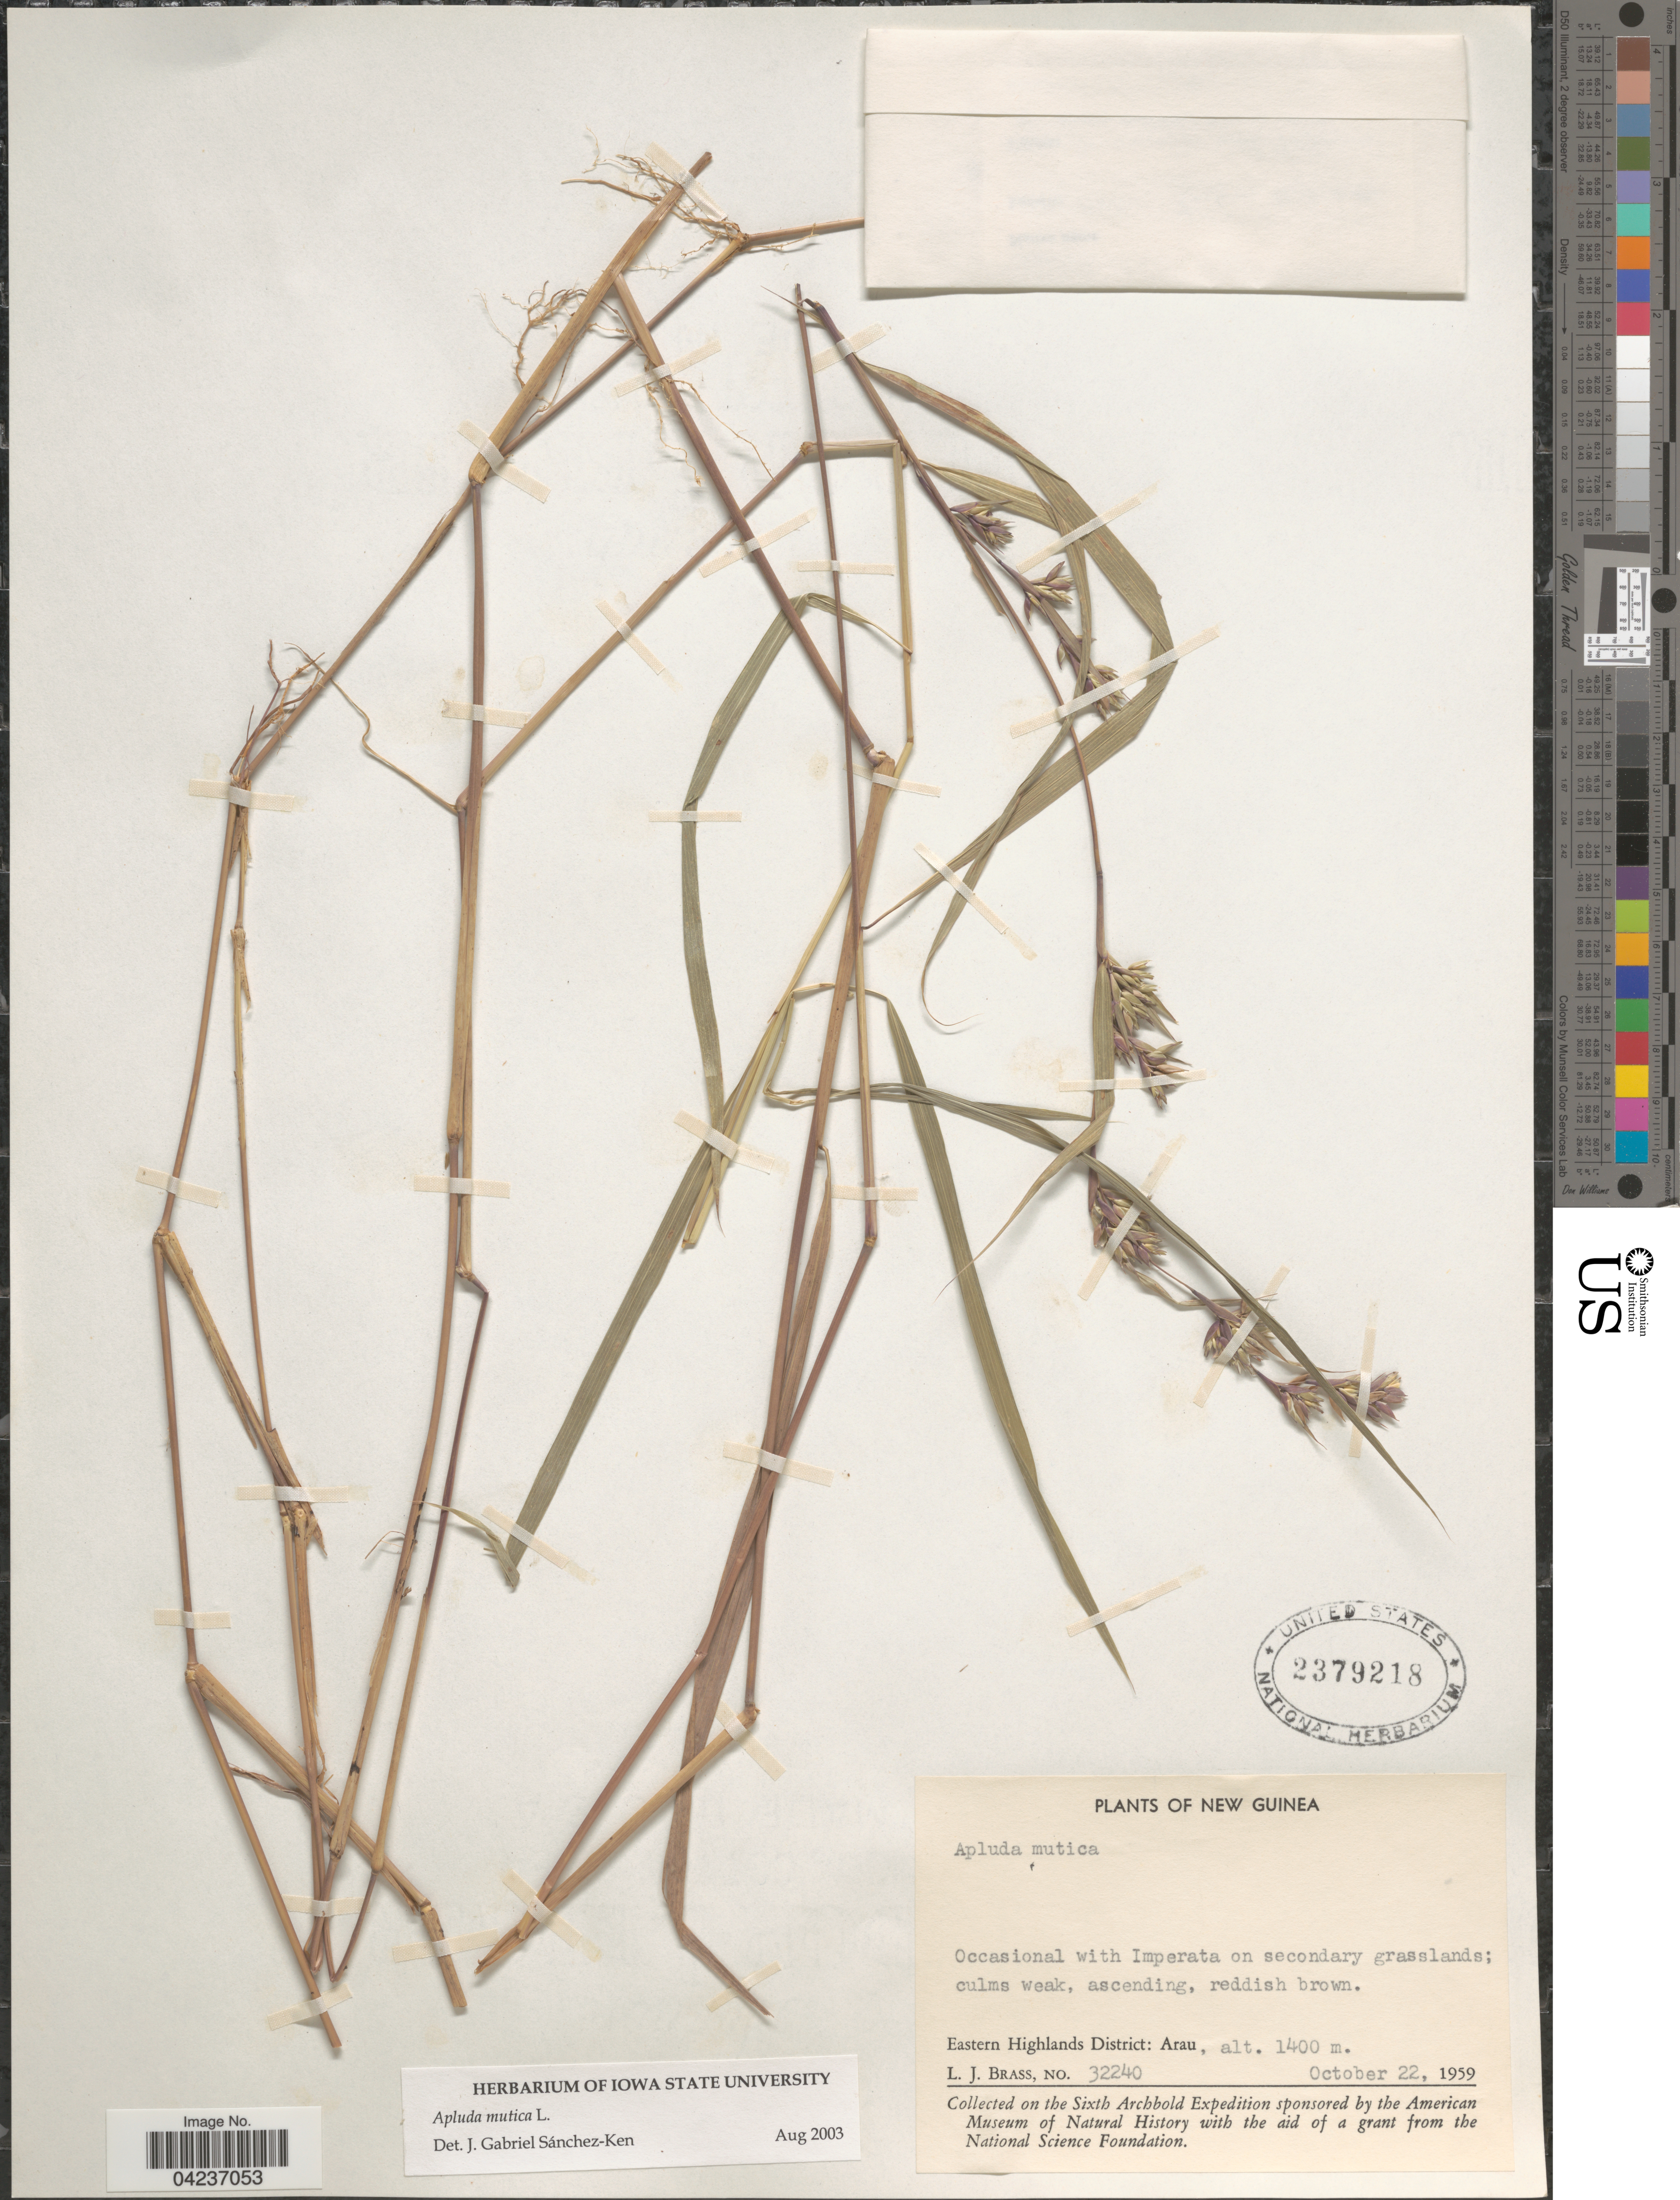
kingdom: Plantae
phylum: Tracheophyta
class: Liliopsida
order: Poales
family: Poaceae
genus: Apluda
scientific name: Apluda mutica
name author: L.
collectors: L. J. Brass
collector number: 32240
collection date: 1959-10-22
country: Papua New Guinea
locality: New Guinea. Eastern Highlands District: Arau. Sixth Archbold Expedition.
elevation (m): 1400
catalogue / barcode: US 2379218